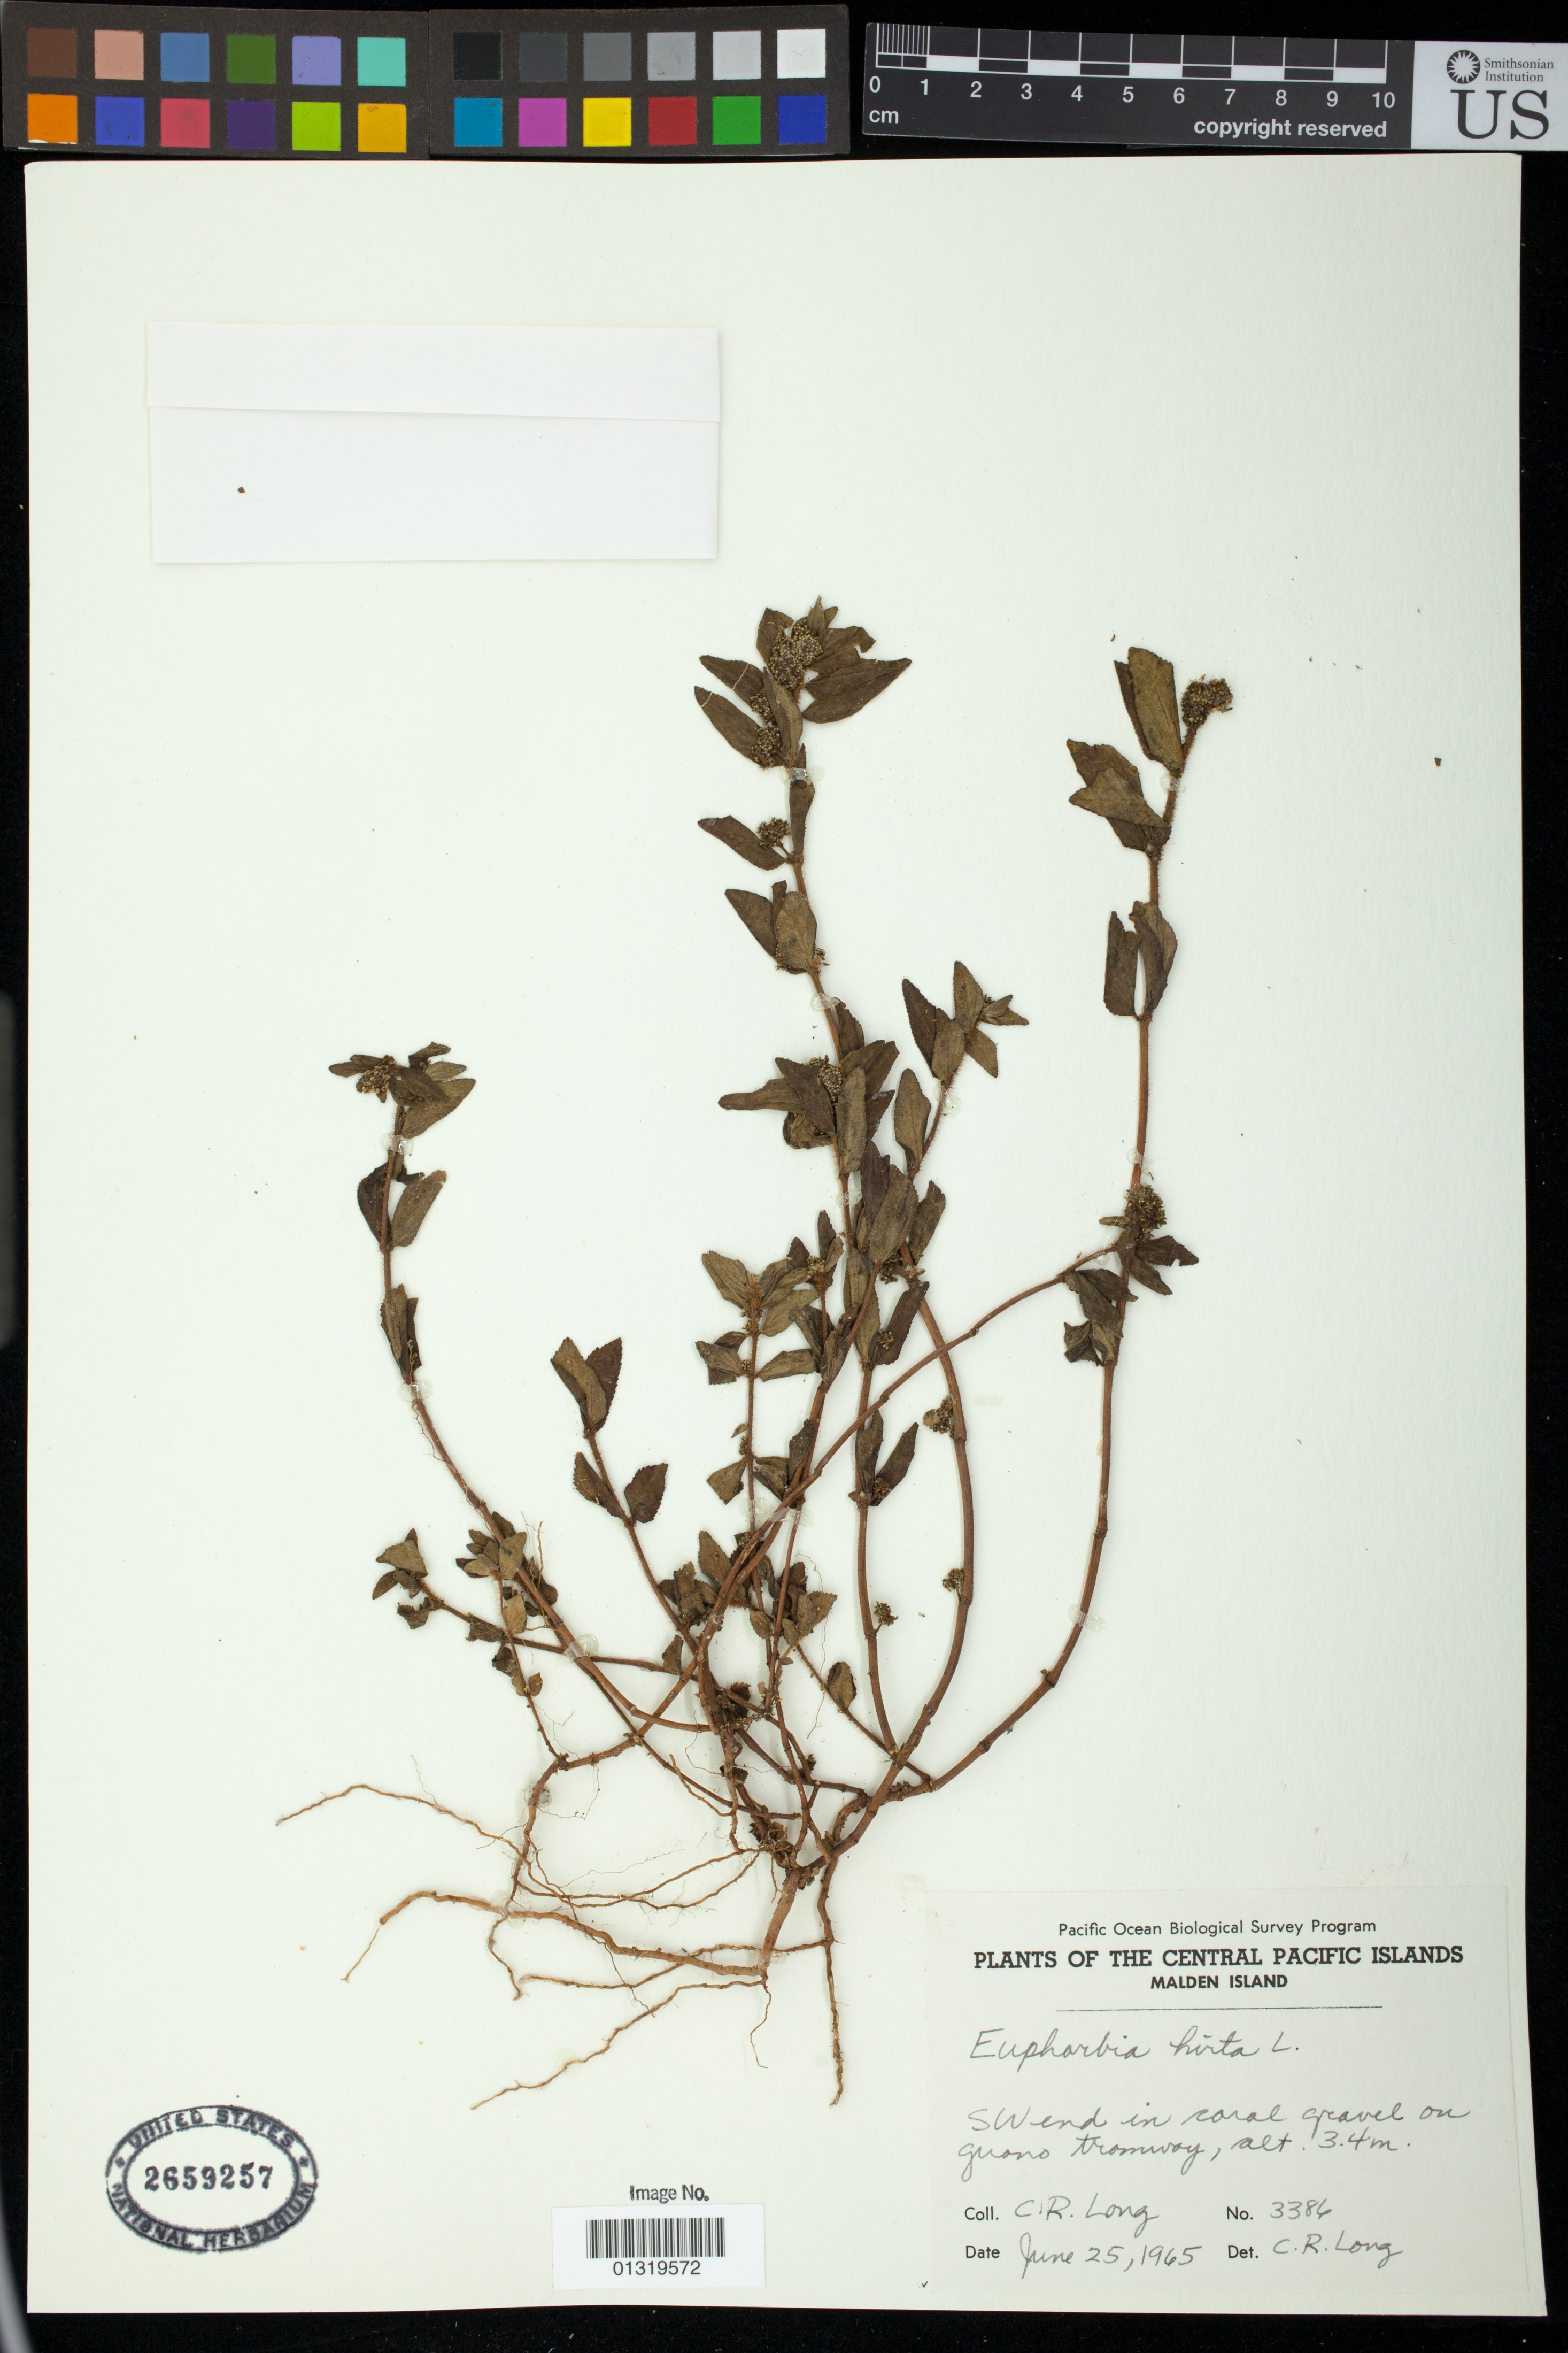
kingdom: Plantae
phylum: Tracheophyta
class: Magnoliopsida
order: Malpighiales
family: Euphorbiaceae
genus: Euphorbia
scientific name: Euphorbia hirta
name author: L.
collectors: C. R. Long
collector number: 3386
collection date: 1965-06-25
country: Kiribati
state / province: Malden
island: Malden Island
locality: Malden island: SW end in coral gravel on guano tramway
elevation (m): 3.4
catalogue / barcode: US 2659257